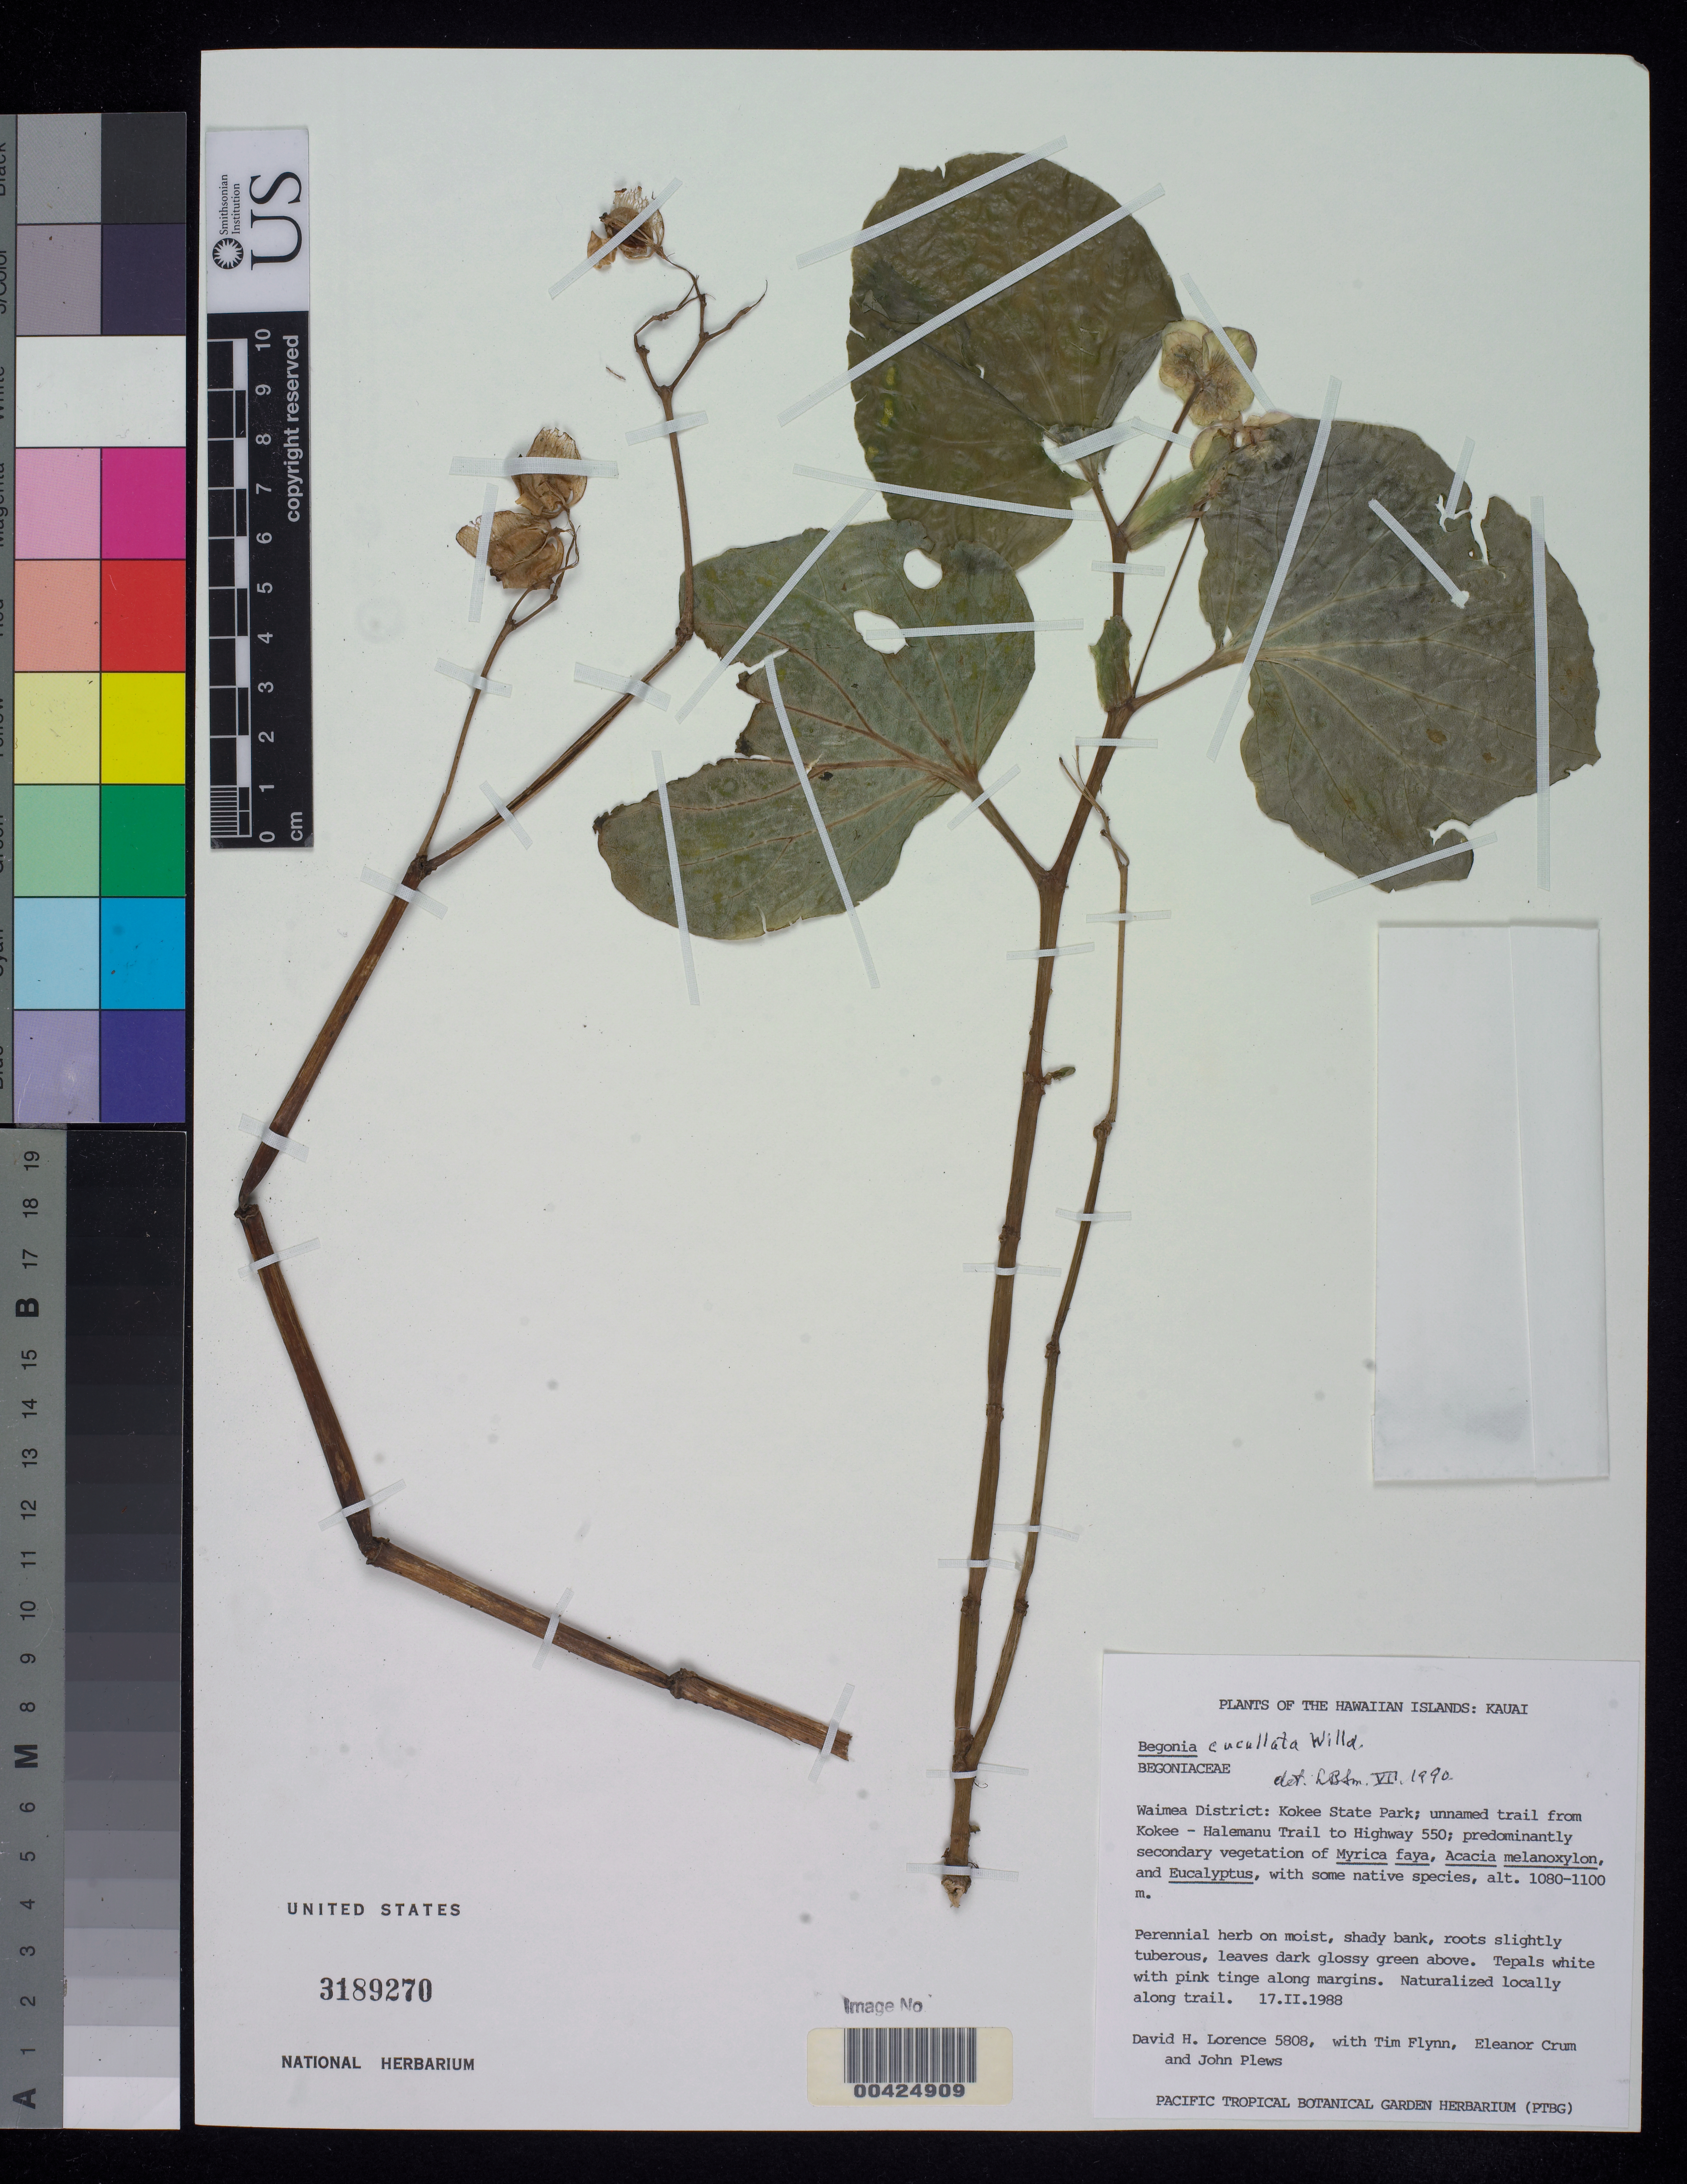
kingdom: Plantae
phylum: Tracheophyta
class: Magnoliopsida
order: Cucurbitales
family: Begoniaceae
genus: Begonia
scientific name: Begonia cucullata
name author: Willd.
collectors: D. Lorence, T. W. Flynn, E. Crum & J. Plews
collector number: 5808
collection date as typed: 17 Feb 1988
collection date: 1988-02-17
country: United States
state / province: Hawaii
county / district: Kauai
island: Kaua'i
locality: Waimea Dist., Kokee State Park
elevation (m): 1080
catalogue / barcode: US 3189270